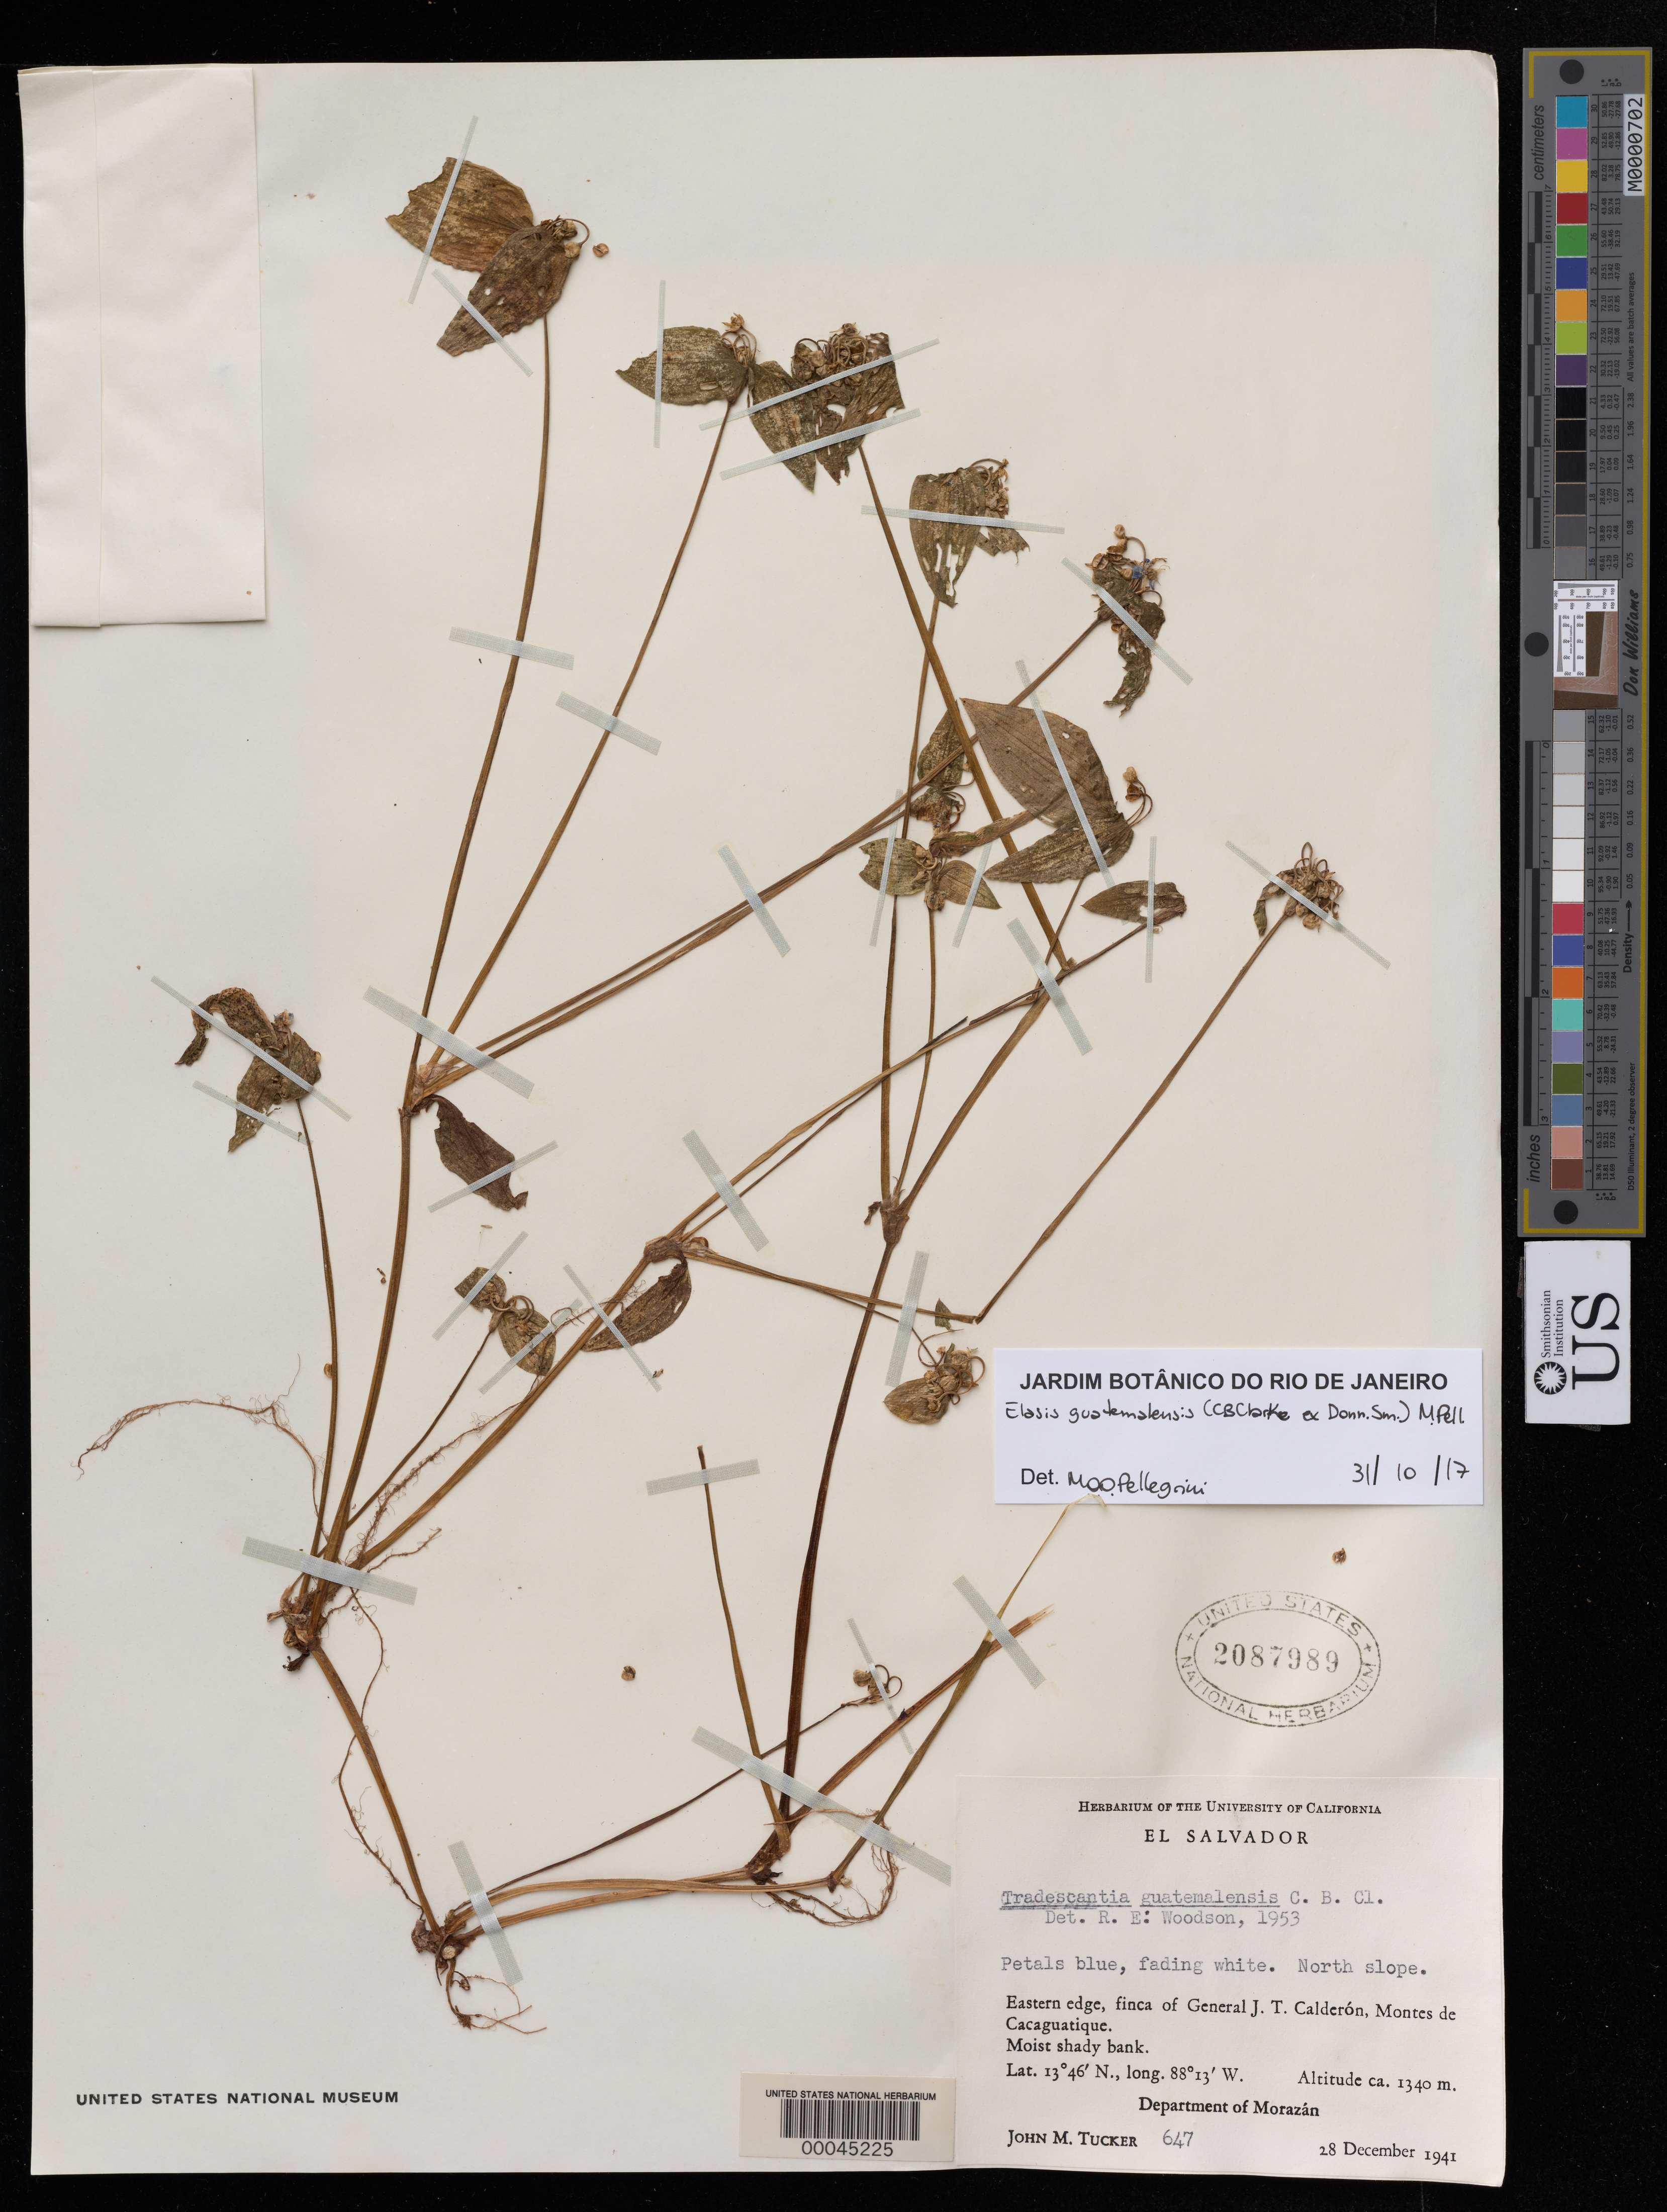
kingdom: Plantae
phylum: Tracheophyta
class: Liliopsida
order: Commelinales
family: Commelinaceae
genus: Elasis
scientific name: Elasis guatemalensis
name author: (C.B. Clarke ex Donn. Sm.) M. Pell.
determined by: Pellegrini, M. O. de Oliveira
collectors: J. M. Tucker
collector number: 647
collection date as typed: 28 Dec 1941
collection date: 1941-12-28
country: El Salvador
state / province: Morazán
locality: Montes de cacaguatique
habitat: Moist, shady bank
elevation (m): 1340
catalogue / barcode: US 2087989